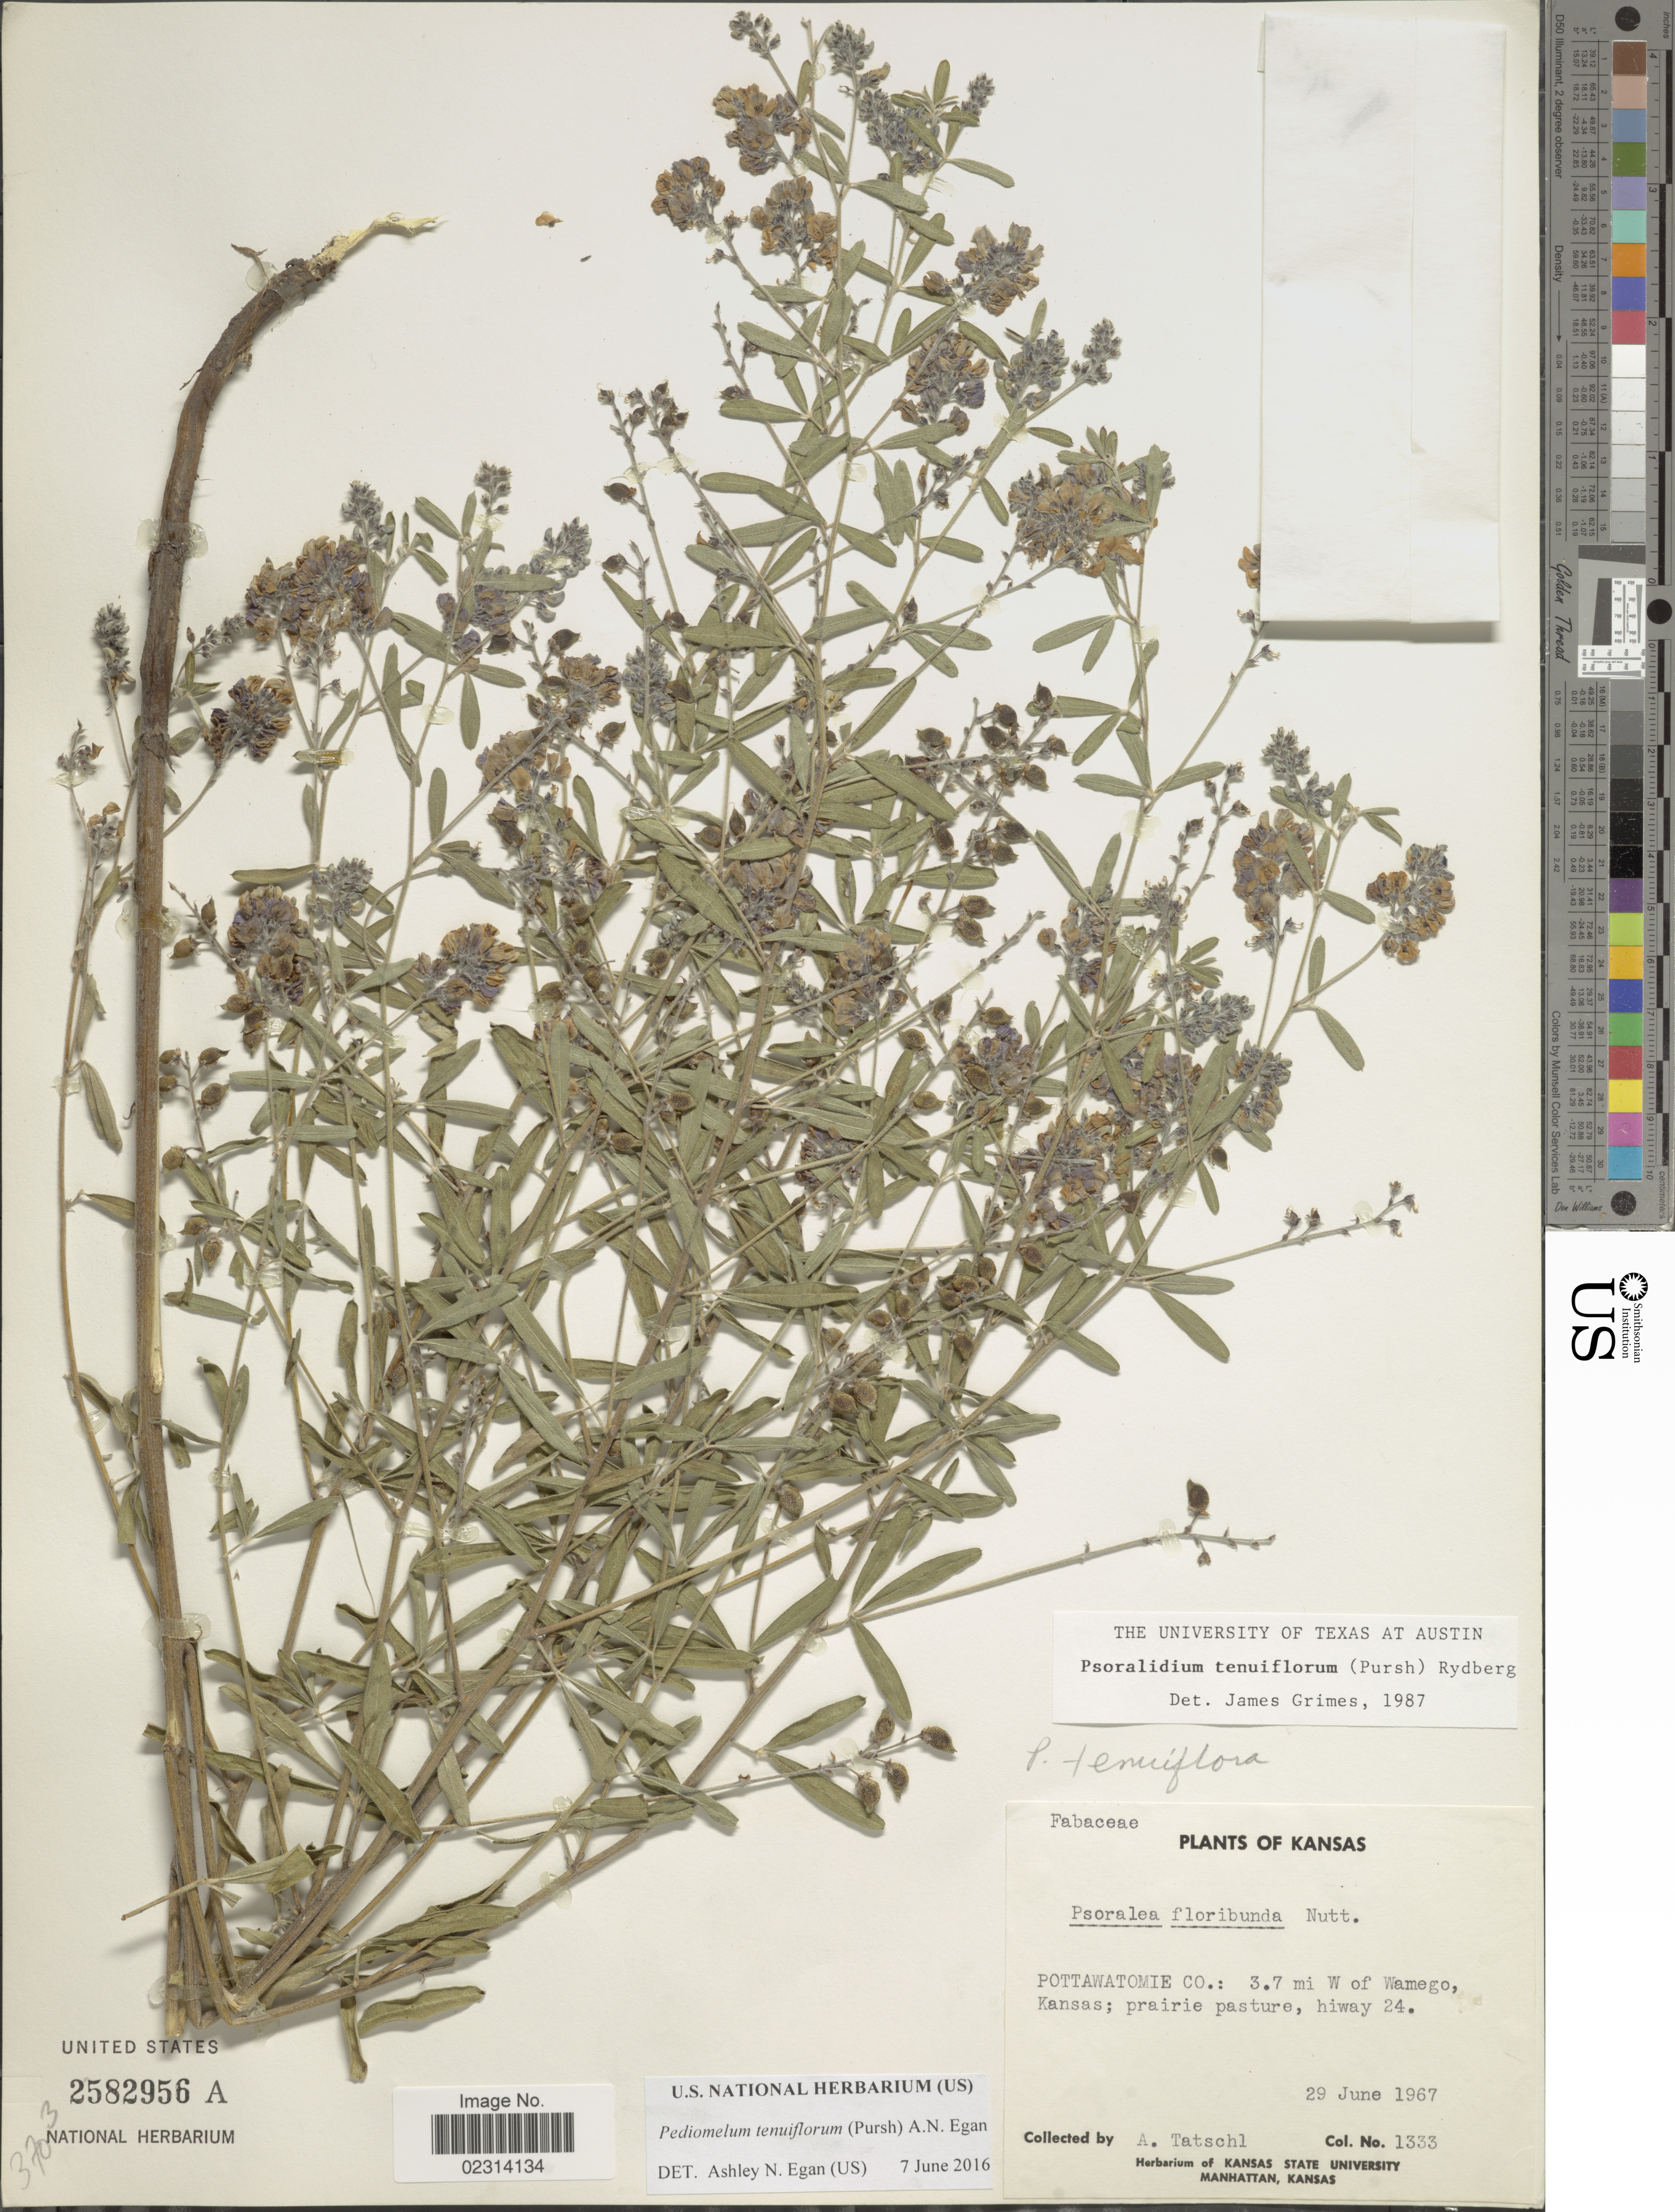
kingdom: Plantae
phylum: Tracheophyta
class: Magnoliopsida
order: Fabales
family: Fabaceae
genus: Psoralidium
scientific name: Psoralidium tenuiflorum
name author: (Pursh) Rydb.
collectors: A. Tatschl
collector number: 1333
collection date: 1967-06-29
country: United States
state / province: Kansas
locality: Pottawatomie Co.: 3.7 mi W of Wamego, hiway 24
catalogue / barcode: US 2582956A